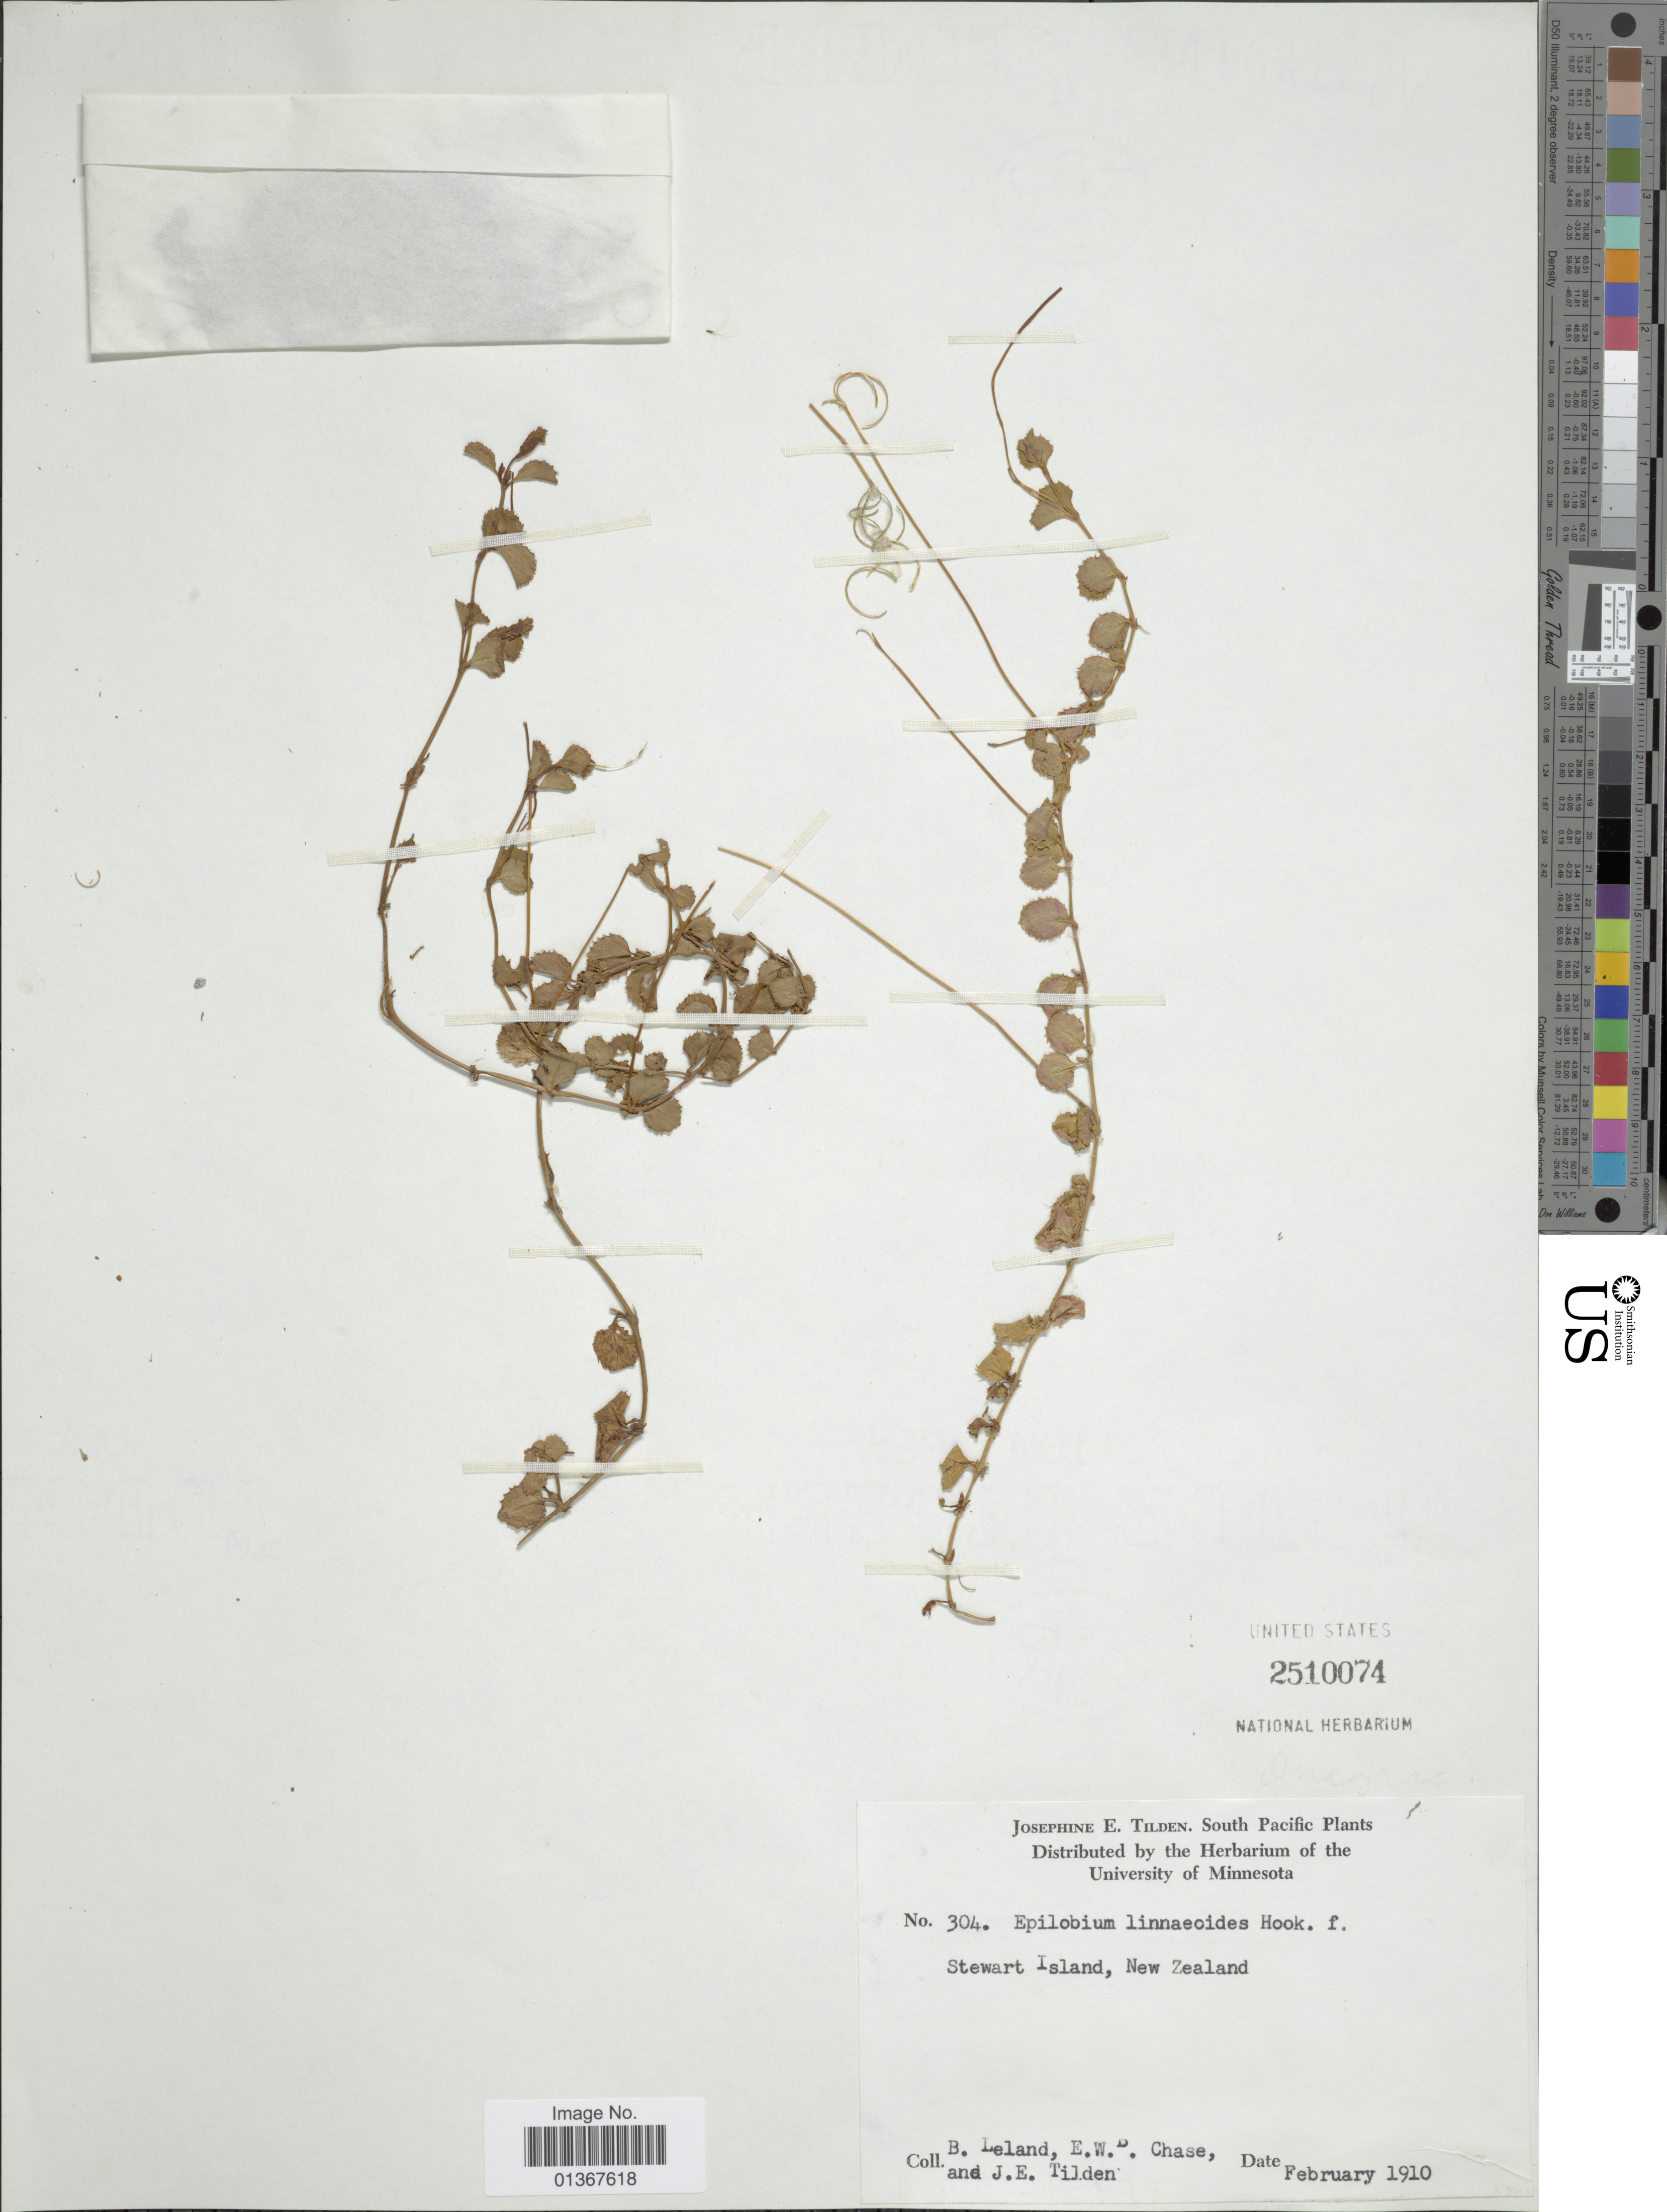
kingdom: Plantae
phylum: Tracheophyta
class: Magnoliopsida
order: Myrtales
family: Onagraceae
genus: Epilobium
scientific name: Epilobium pedunculare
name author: A. Cunn.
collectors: B. Leland, E. W. Chase & J. E. Tilden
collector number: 304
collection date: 1910-02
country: New Zealand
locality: Stewart Island.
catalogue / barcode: US 2510074